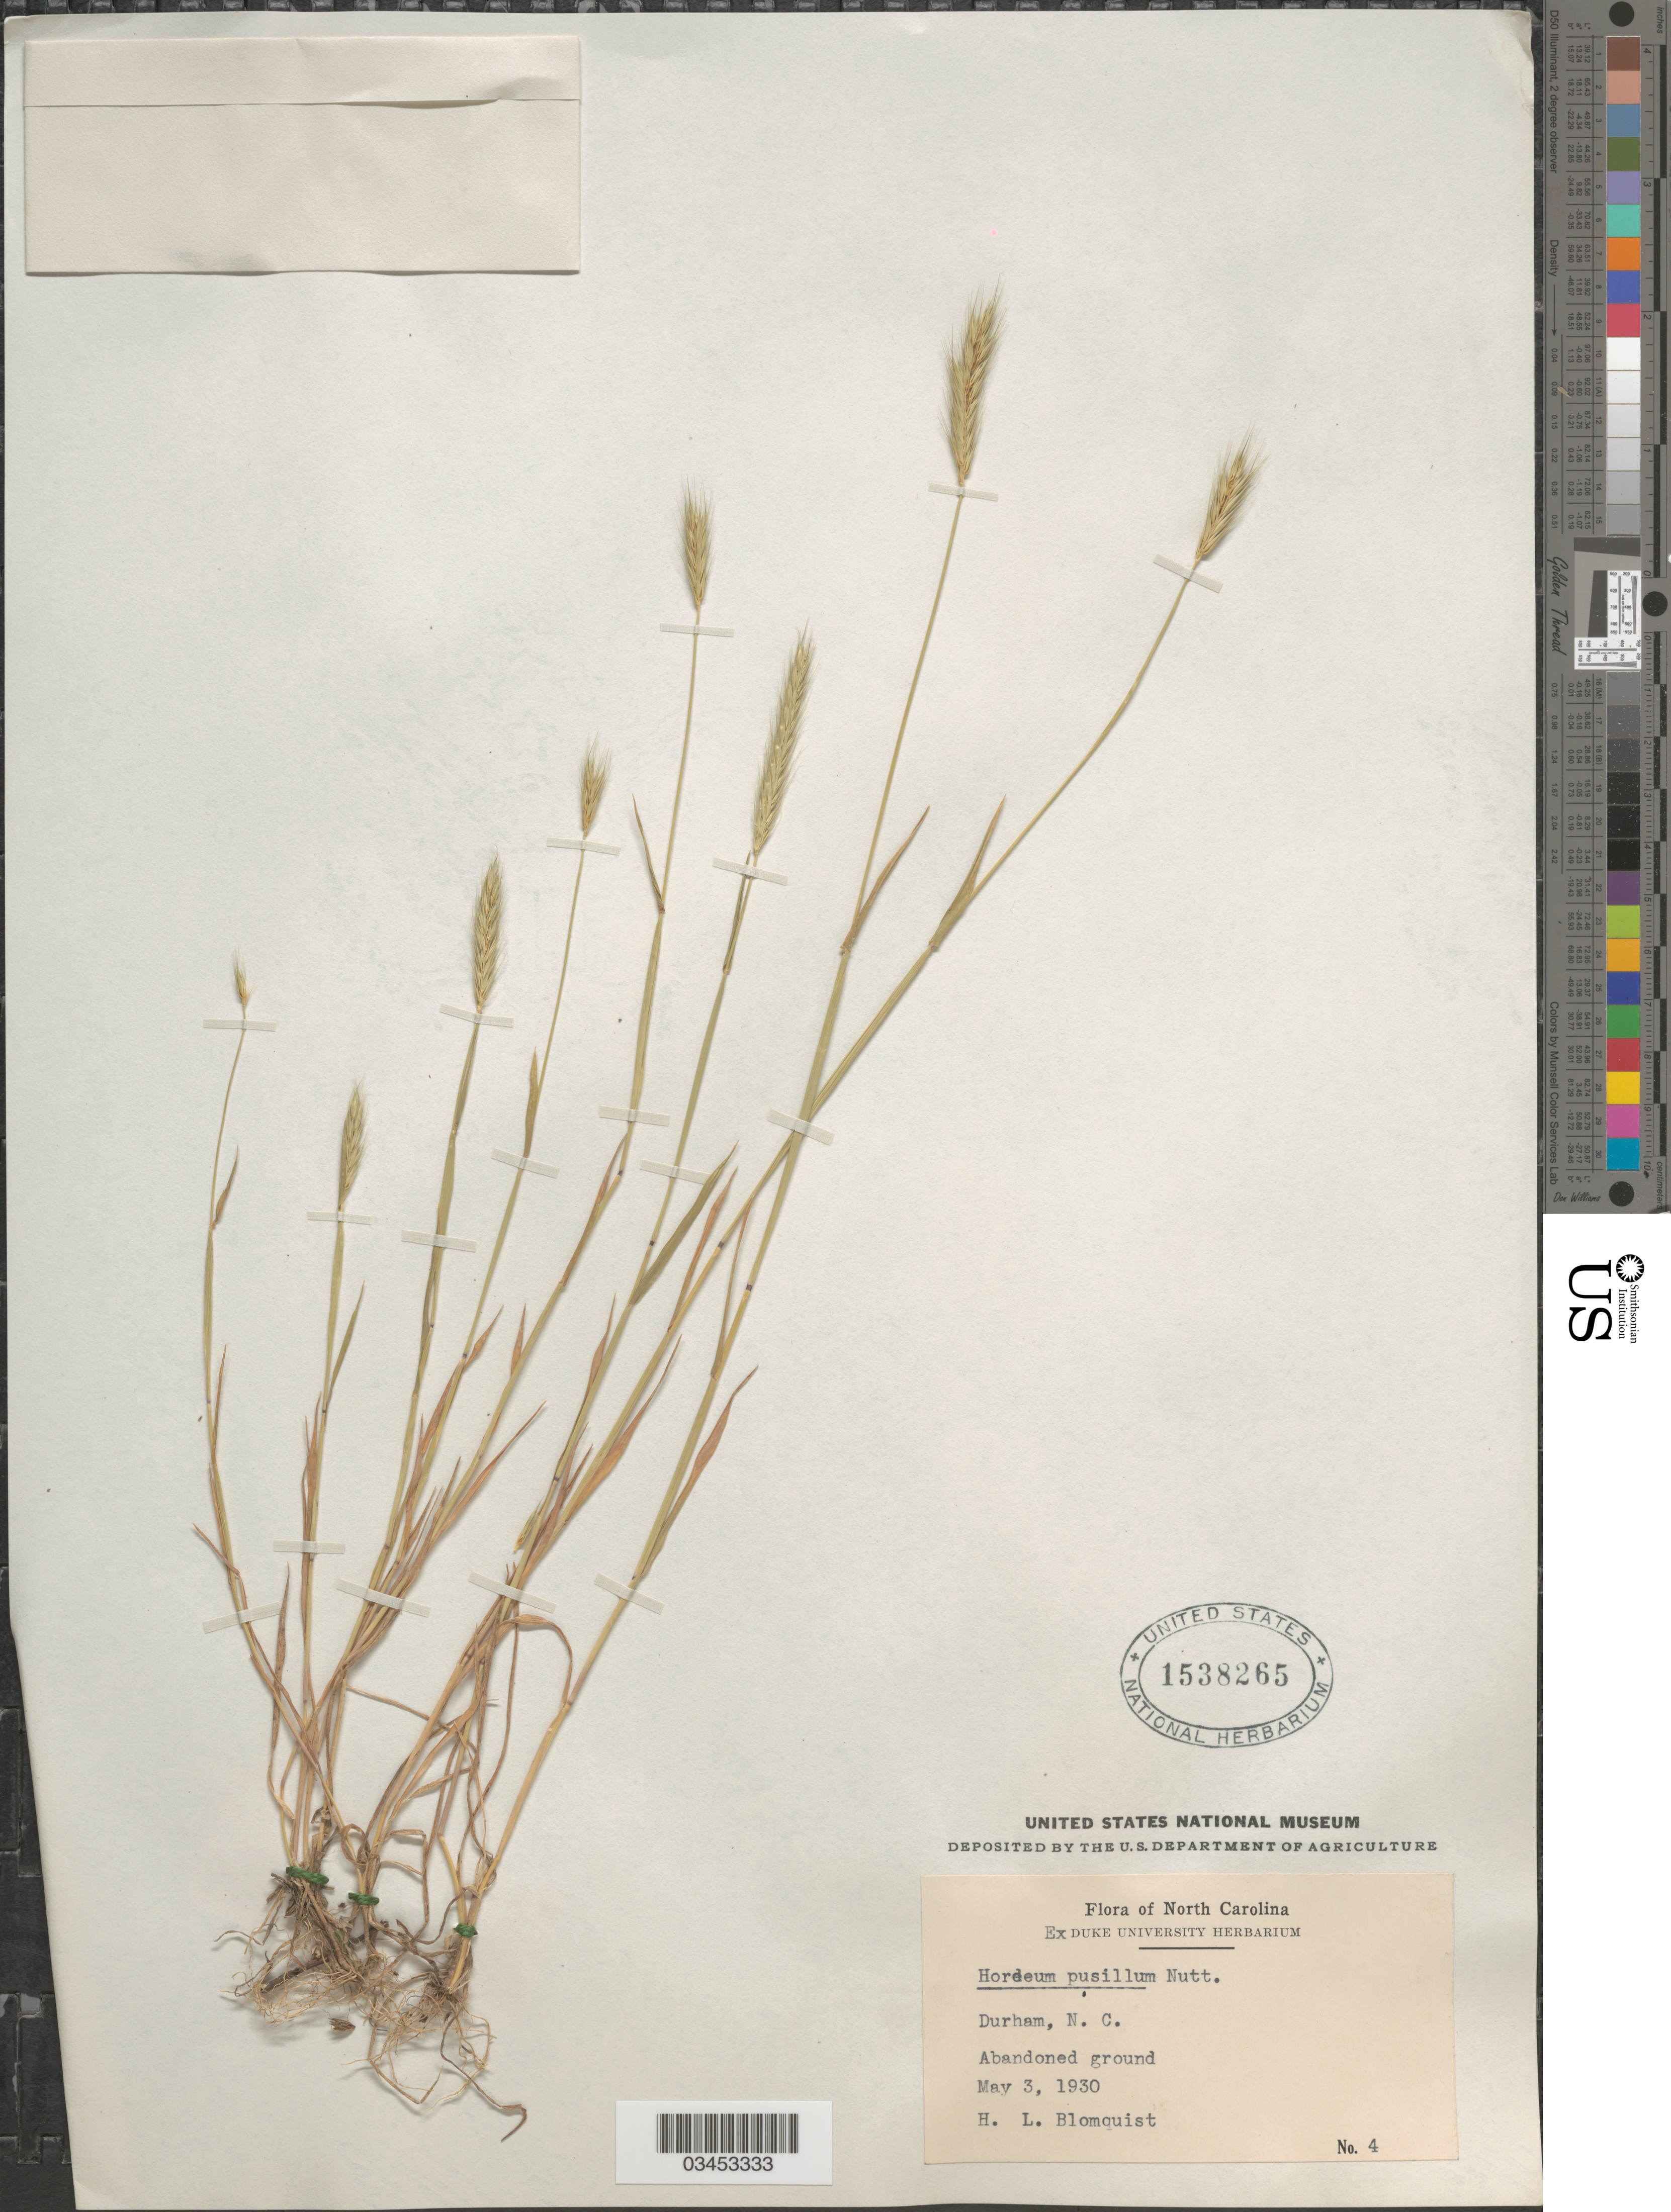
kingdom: Plantae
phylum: Tracheophyta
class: Liliopsida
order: Poales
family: Poaceae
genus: Hordeum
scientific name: Hordeum pusillum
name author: Nutt.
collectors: H. Blomquist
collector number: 4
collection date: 1930-05-03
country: United States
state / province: North Carolina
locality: Durham.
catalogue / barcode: US 1538265